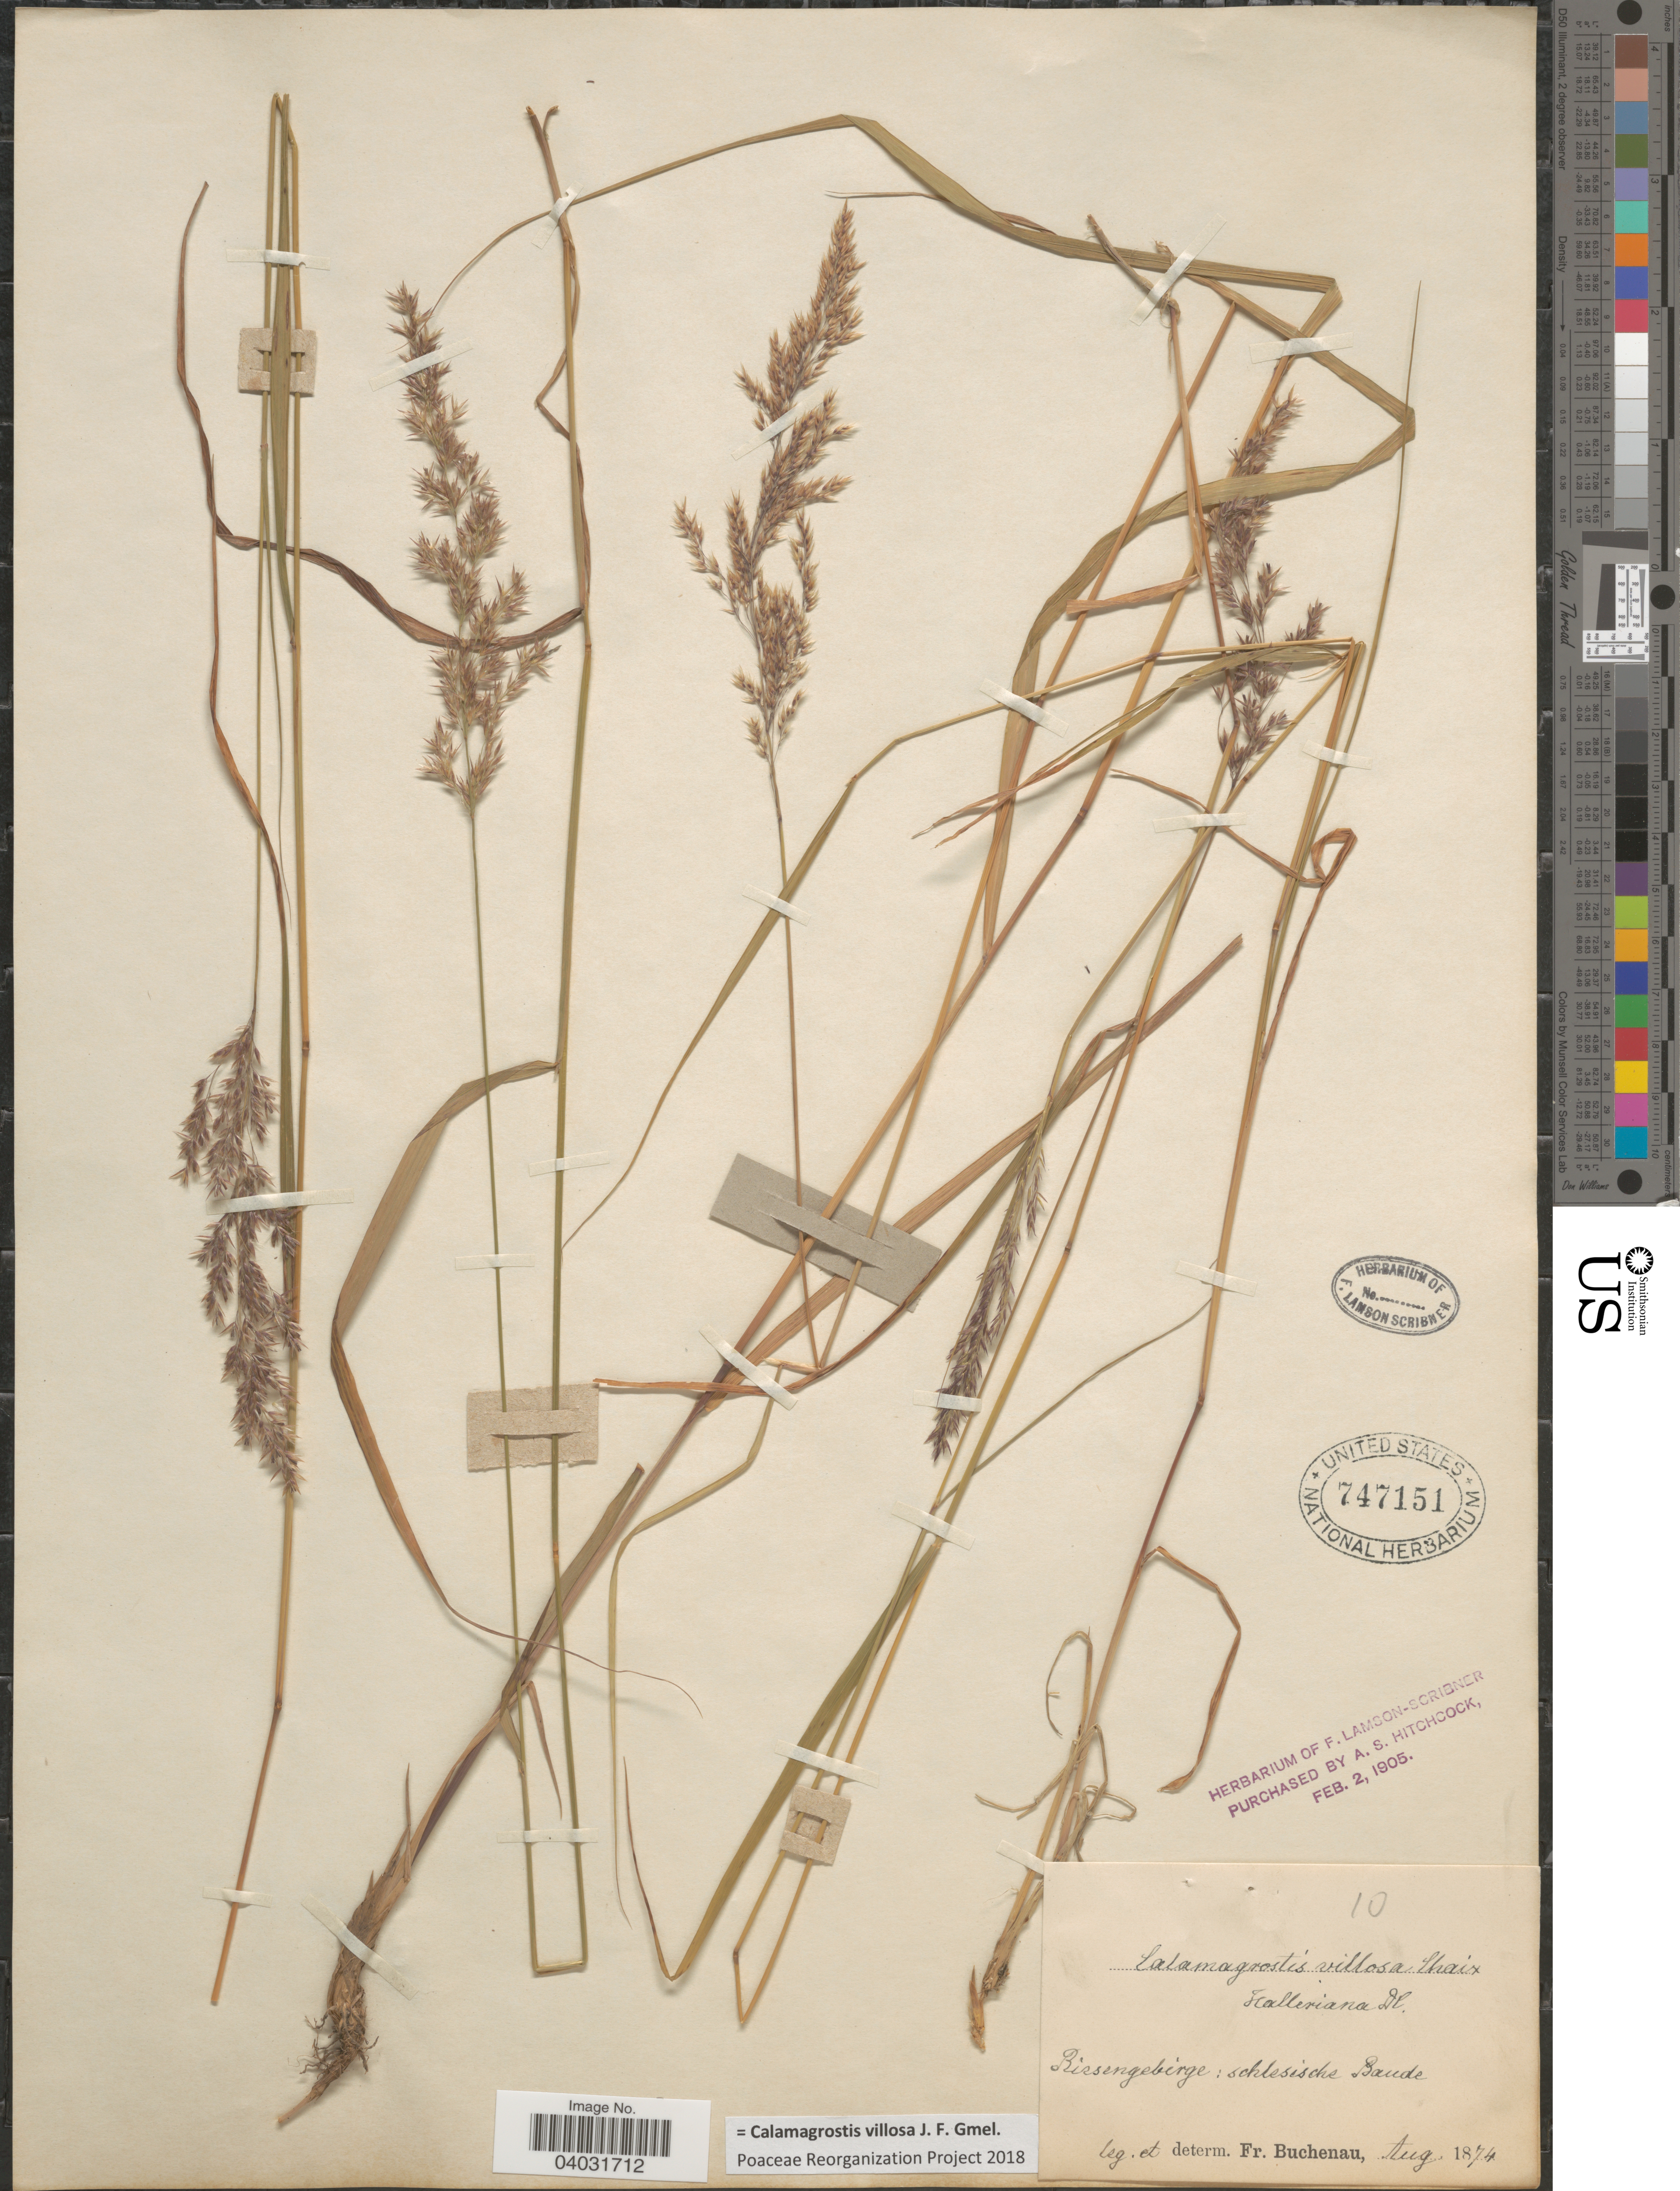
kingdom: Plantae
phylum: Tracheophyta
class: Liliopsida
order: Poales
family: Poaceae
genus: Calamagrostis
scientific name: Calamagrostis villosa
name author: J.F. Gmel.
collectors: F. Buchenau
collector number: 10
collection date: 1874-08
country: Poland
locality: Riesengebirge: schlesische Baude.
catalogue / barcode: US 747151